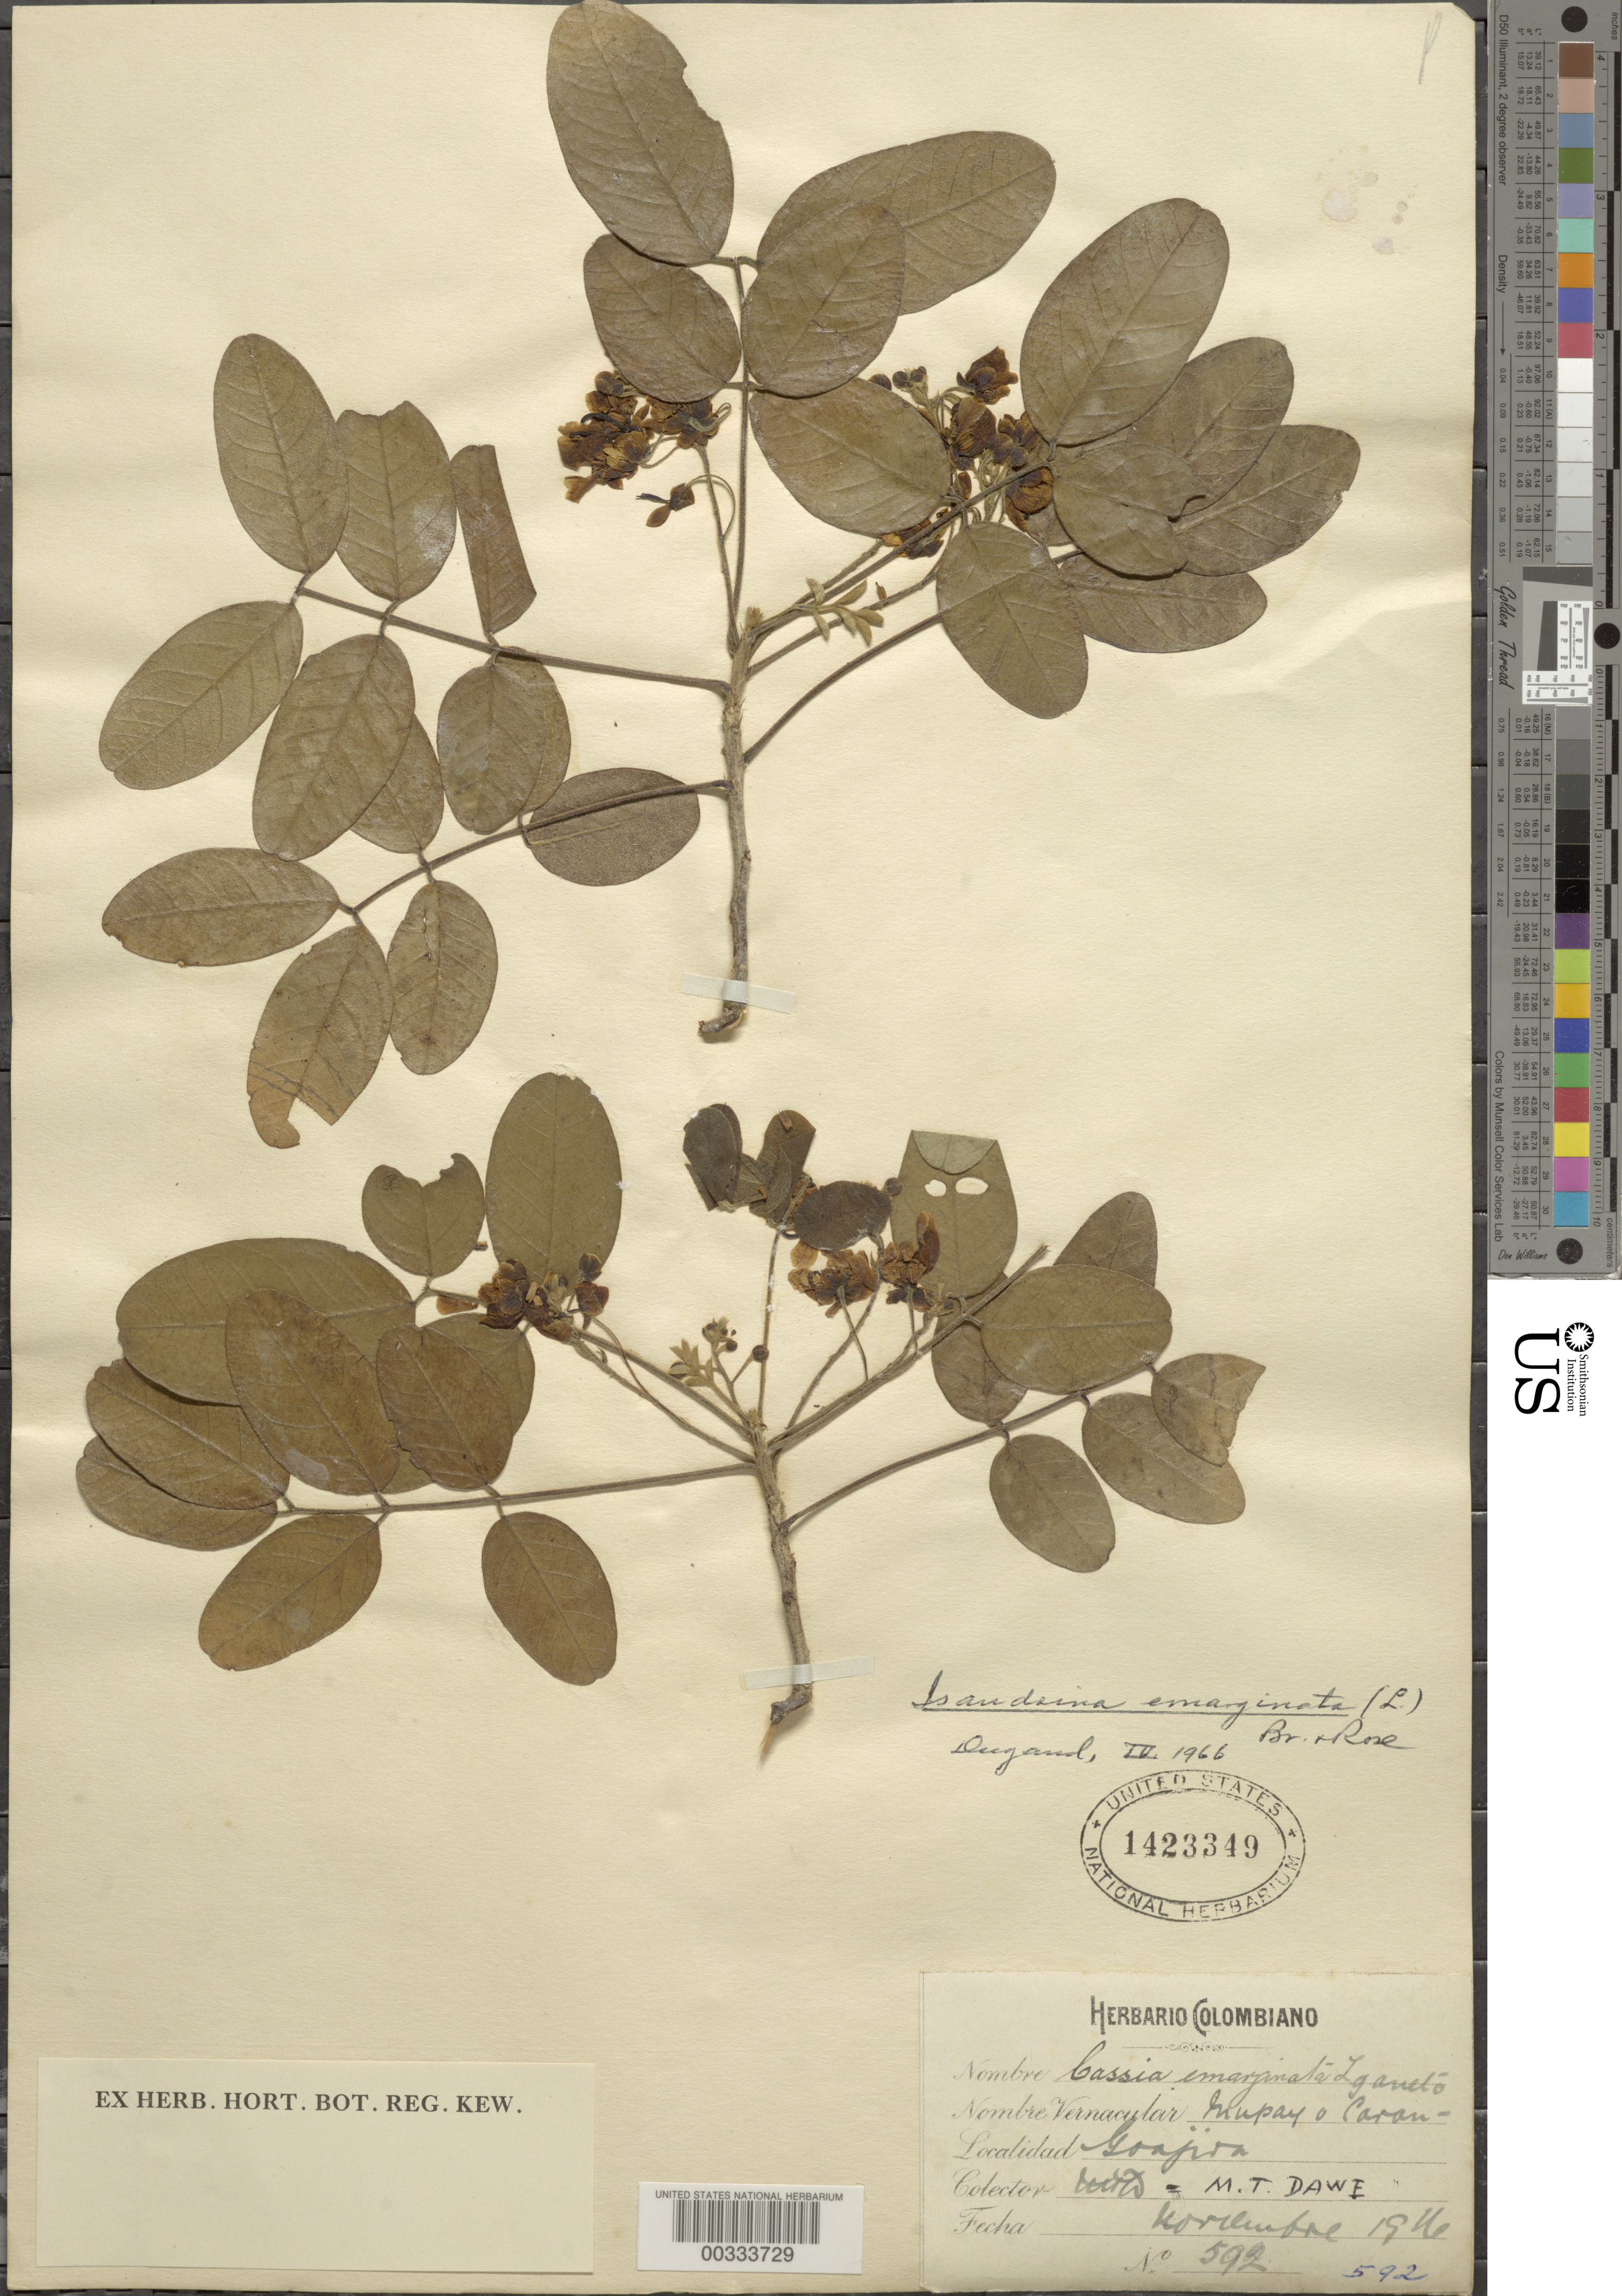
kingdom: Plantae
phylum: Tracheophyta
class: Magnoliopsida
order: Fabales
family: Fabaceae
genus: Senna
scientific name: Senna atomaria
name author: (L.) H.S. Irwin & Barneby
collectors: M. T. Dawe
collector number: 592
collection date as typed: Nov 1916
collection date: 1916-11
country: Colombia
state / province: La Guajira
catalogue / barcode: US 1423349